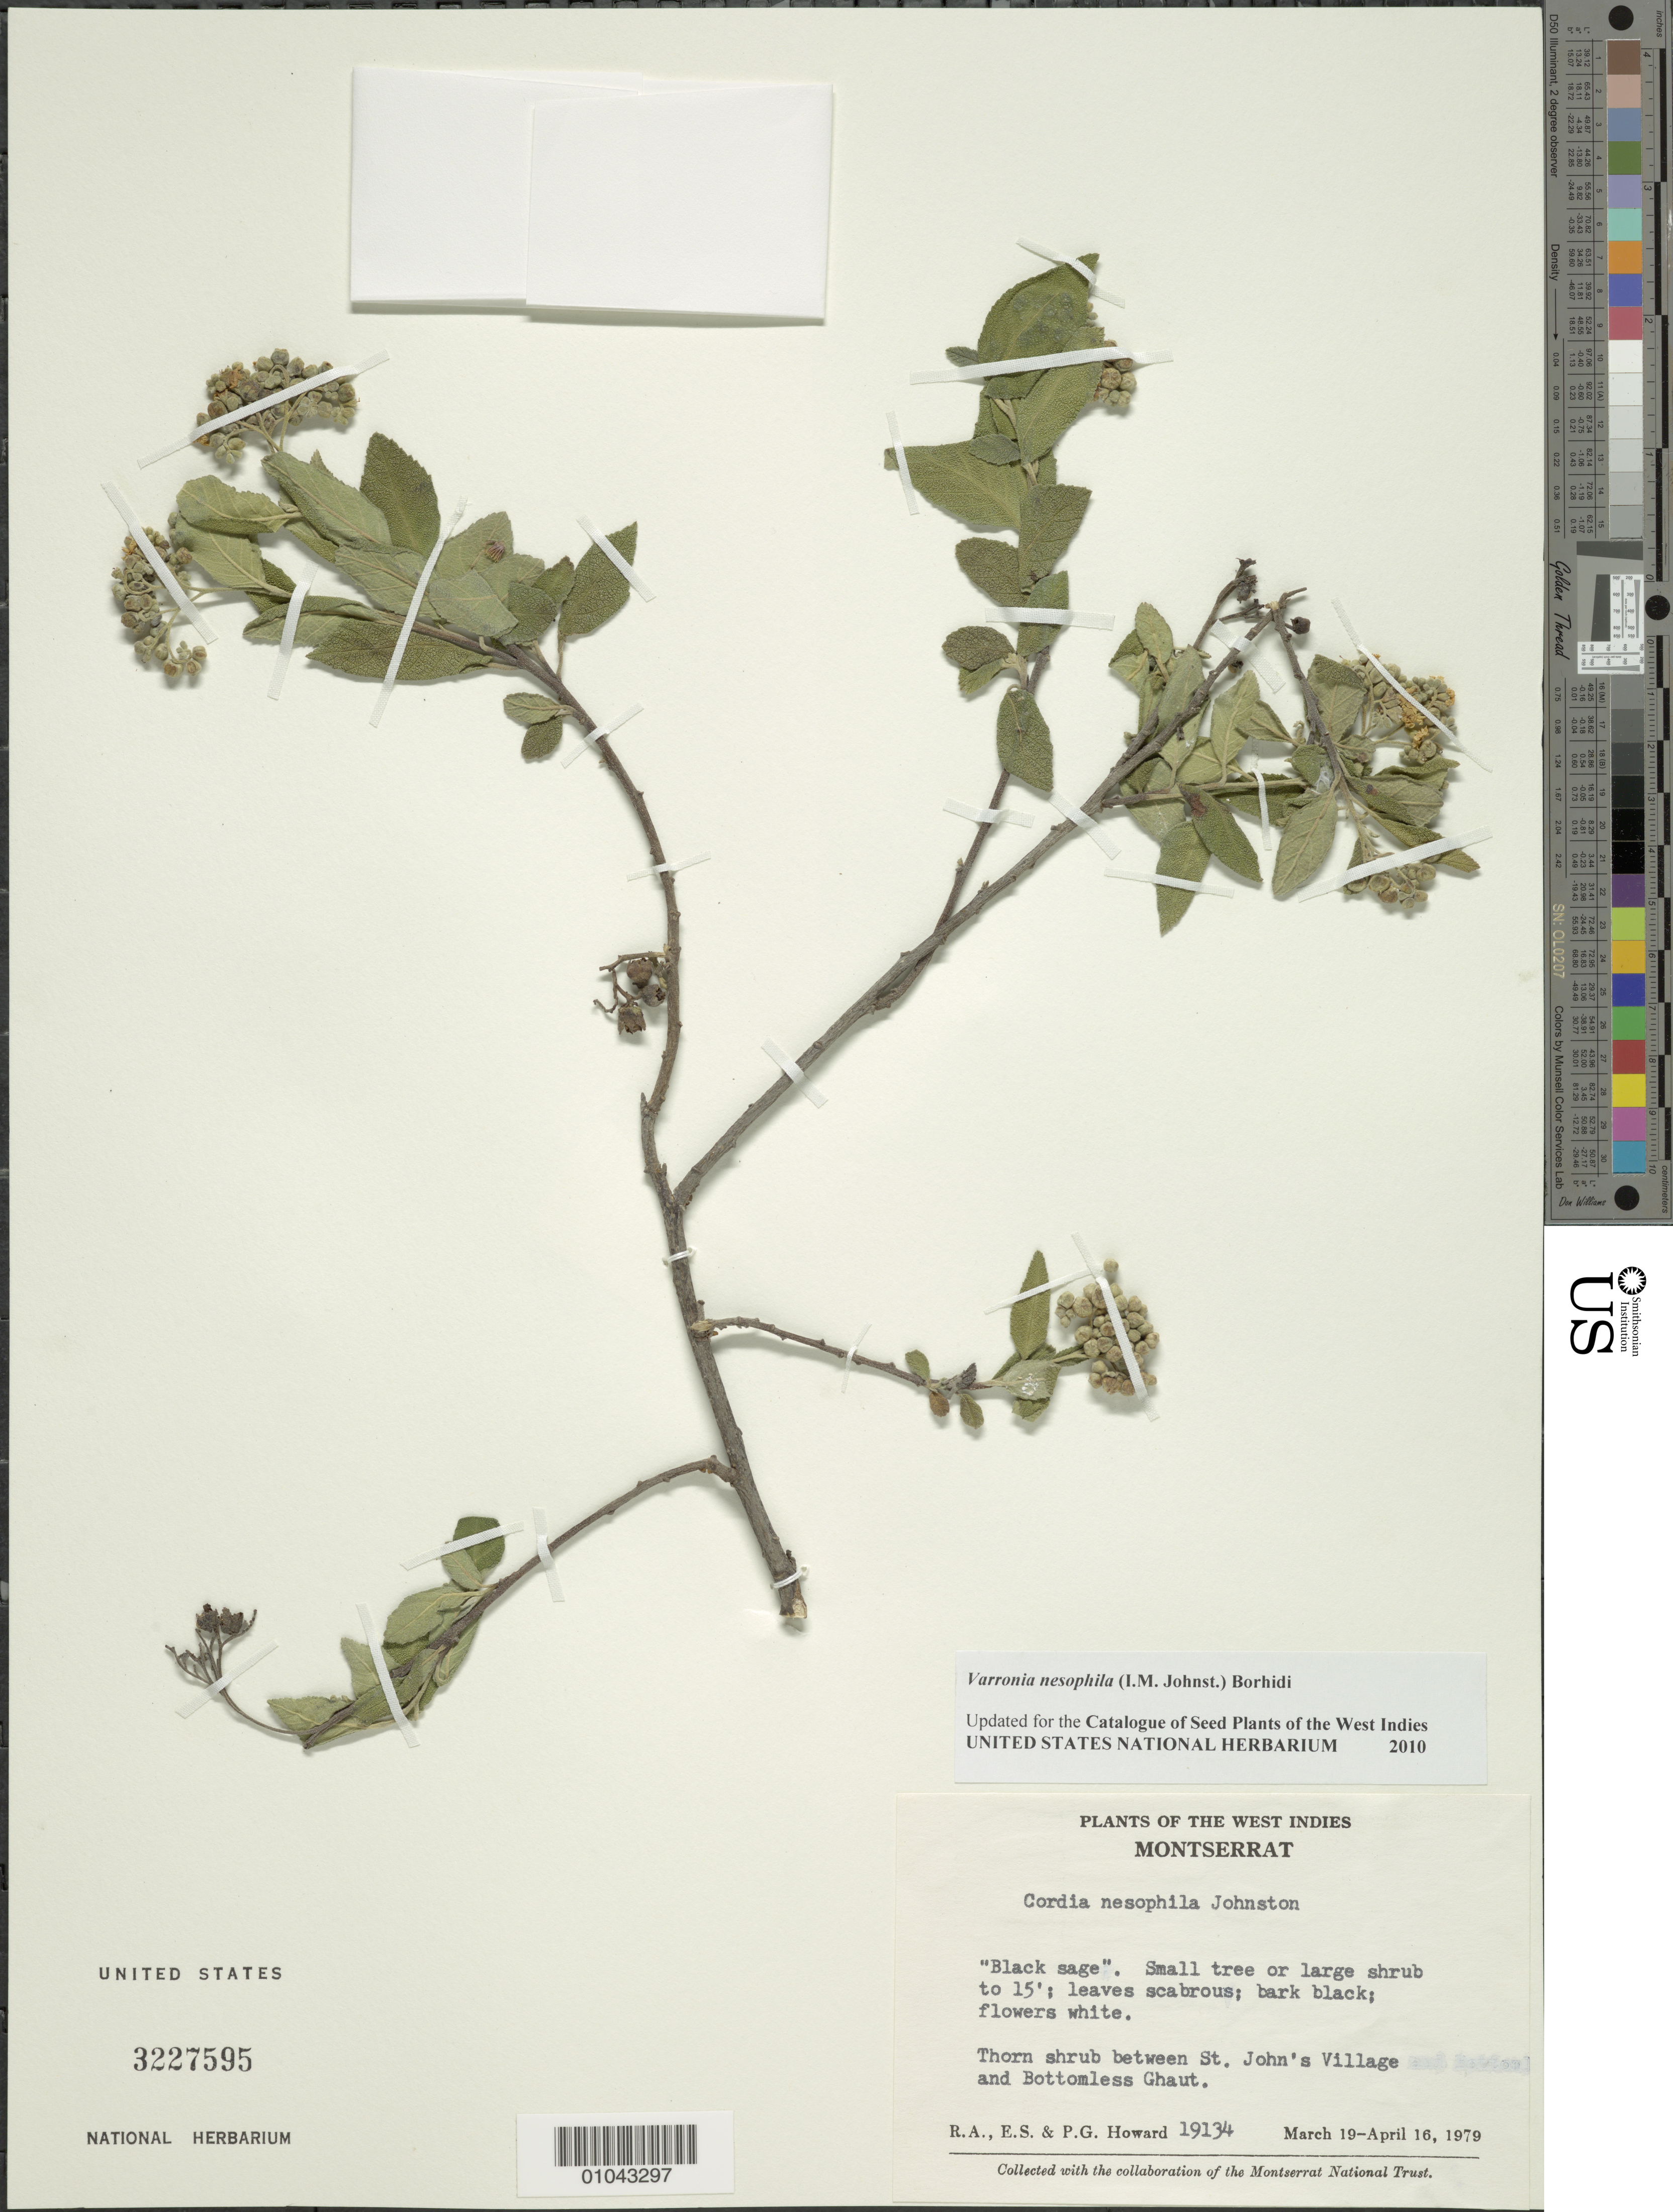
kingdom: Plantae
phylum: Tracheophyta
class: Magnoliopsida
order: Boraginales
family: Cordiaceae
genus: Varronia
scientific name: Varronia nesophila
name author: (I.M. Johnst.) Borhidi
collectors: R. A. Howard, E. S. Howard & P. Howard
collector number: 1934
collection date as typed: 19 Mar 1979 to 16 Apr 1979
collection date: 1979-03-19/1979-04-16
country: Montserrat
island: Montserrat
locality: Between St. John's Village and Bottomless Ghaut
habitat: Thorn shrub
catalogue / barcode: US 3227595